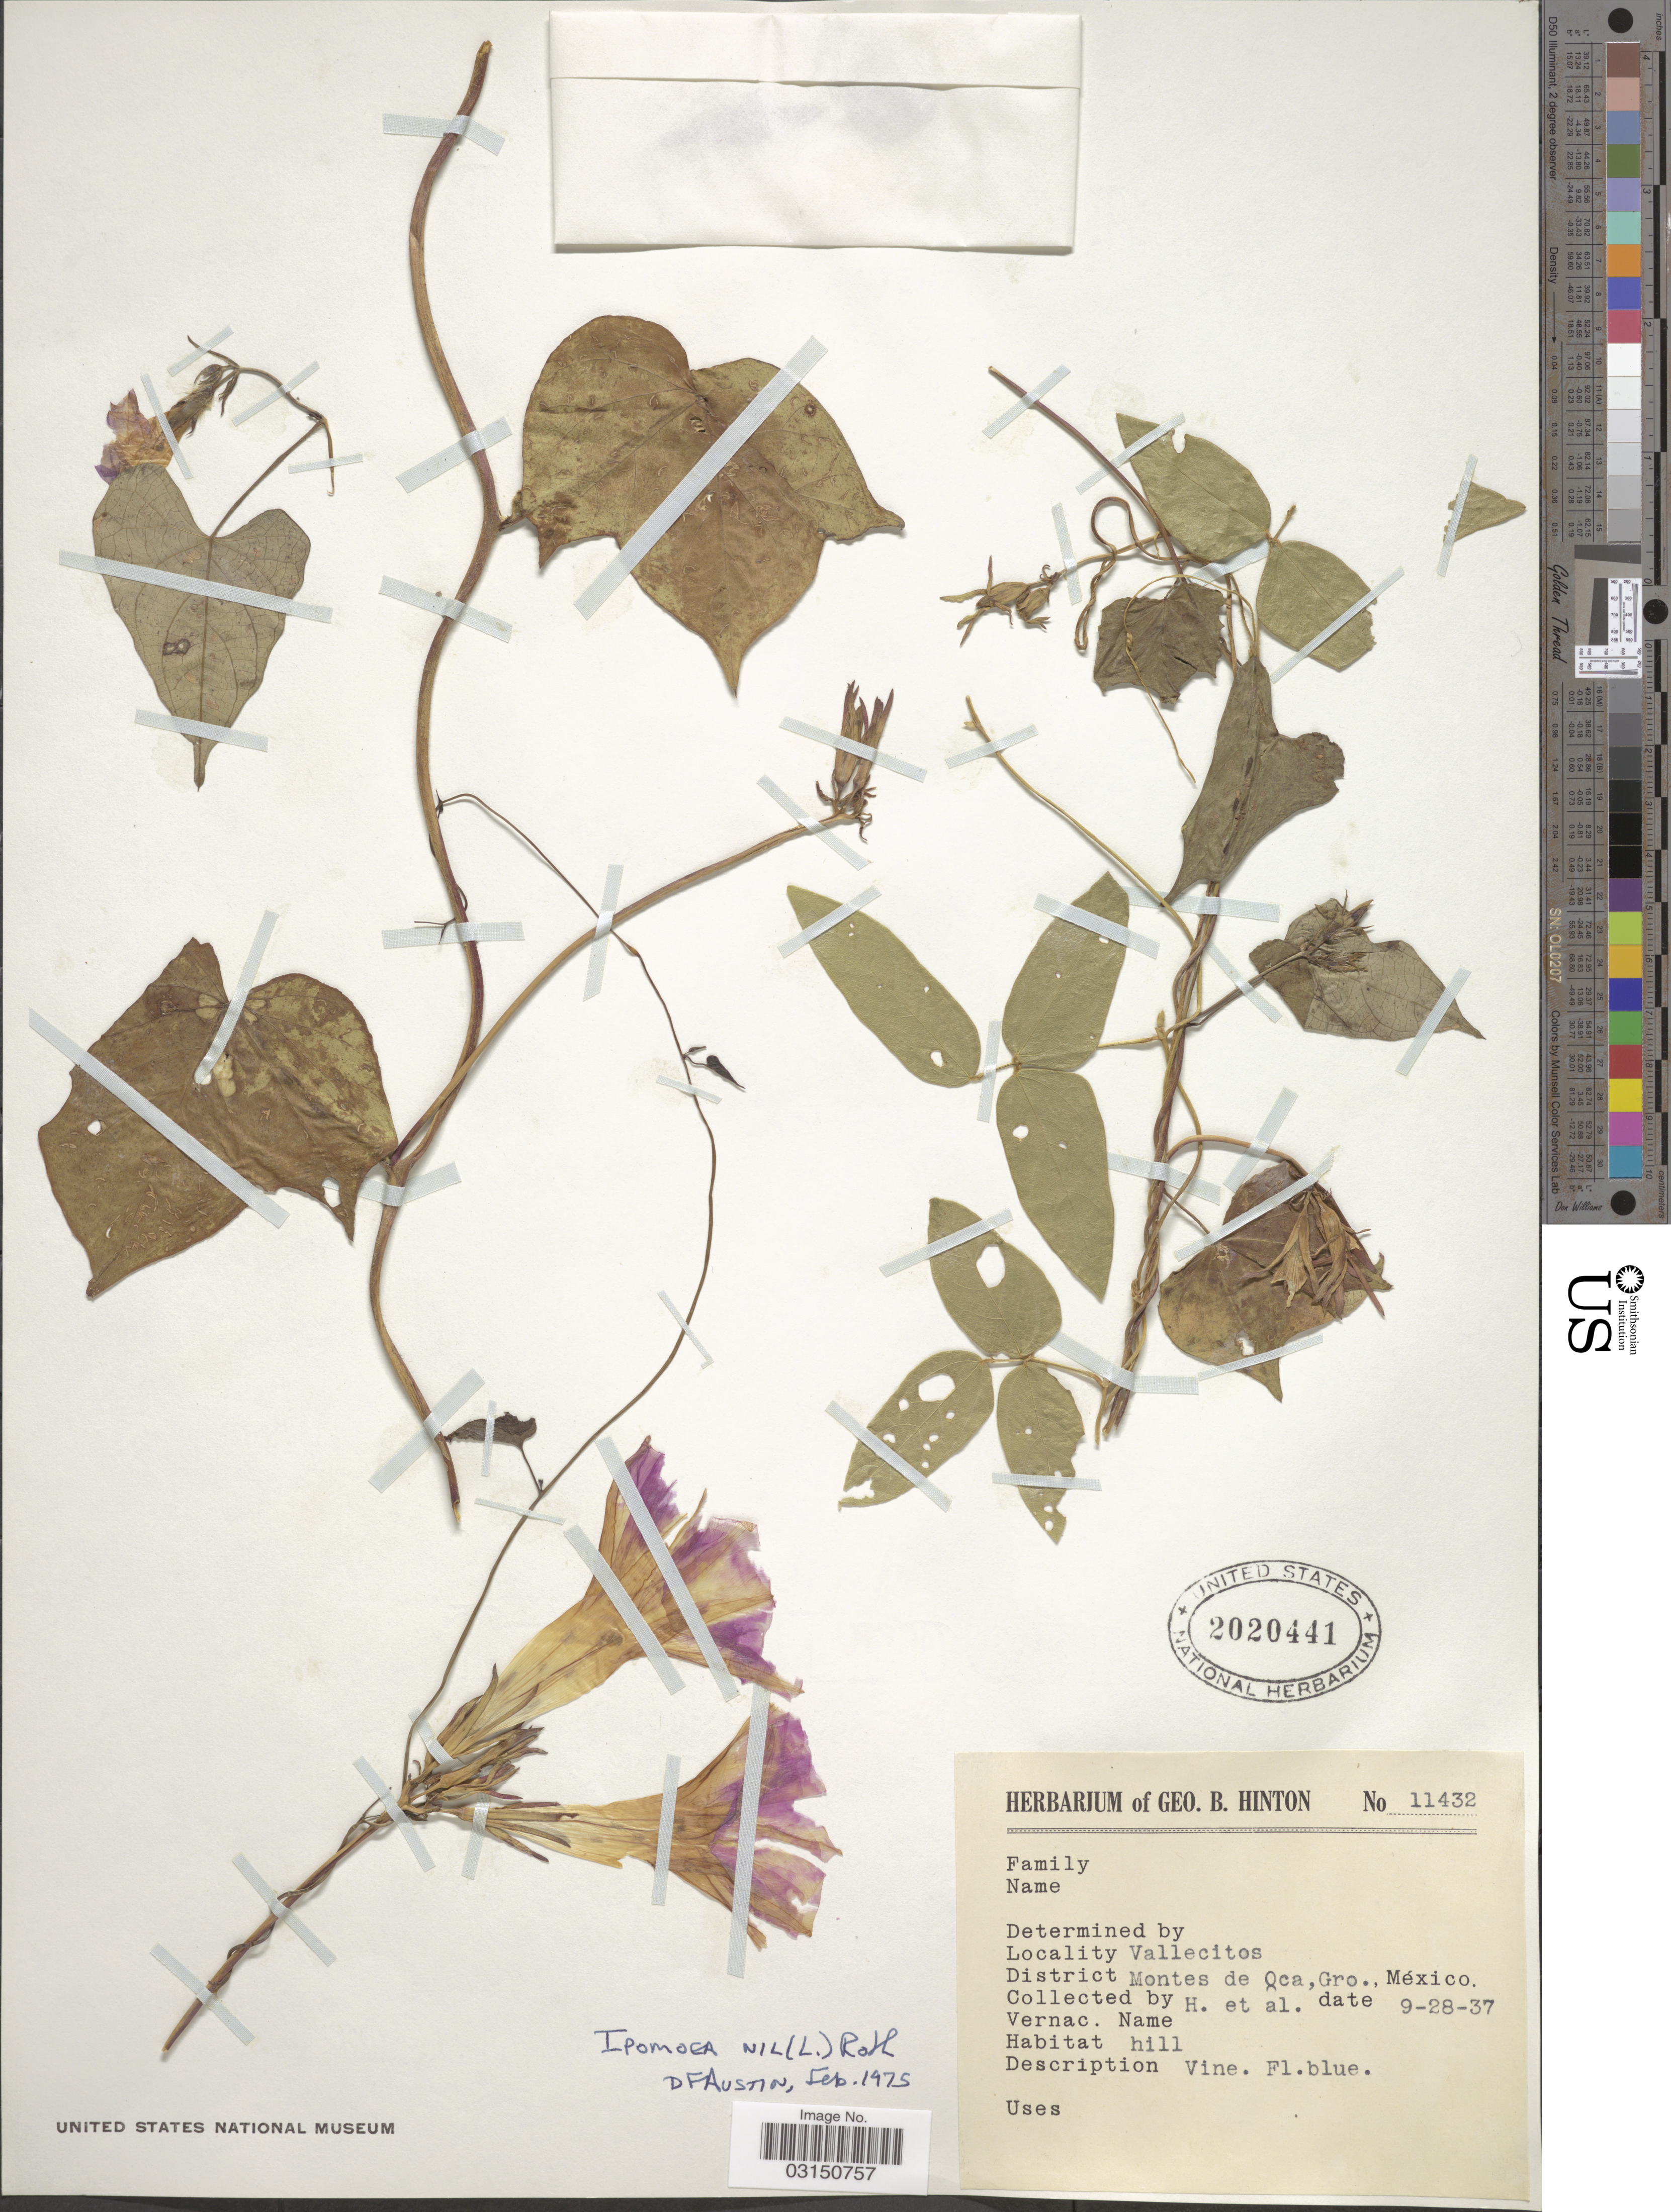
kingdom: Plantae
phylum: Tracheophyta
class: Magnoliopsida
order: Solanales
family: Convolvulaceae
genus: Ipomoea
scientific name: Ipomoea nil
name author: (L.) Roth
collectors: G. B. Hinton & et al.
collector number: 11432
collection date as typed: Transcribed d/m/y: 28/9/37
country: Mexico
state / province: Guerrero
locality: Vallecitos. District Montes de Oca.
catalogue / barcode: US 2020441